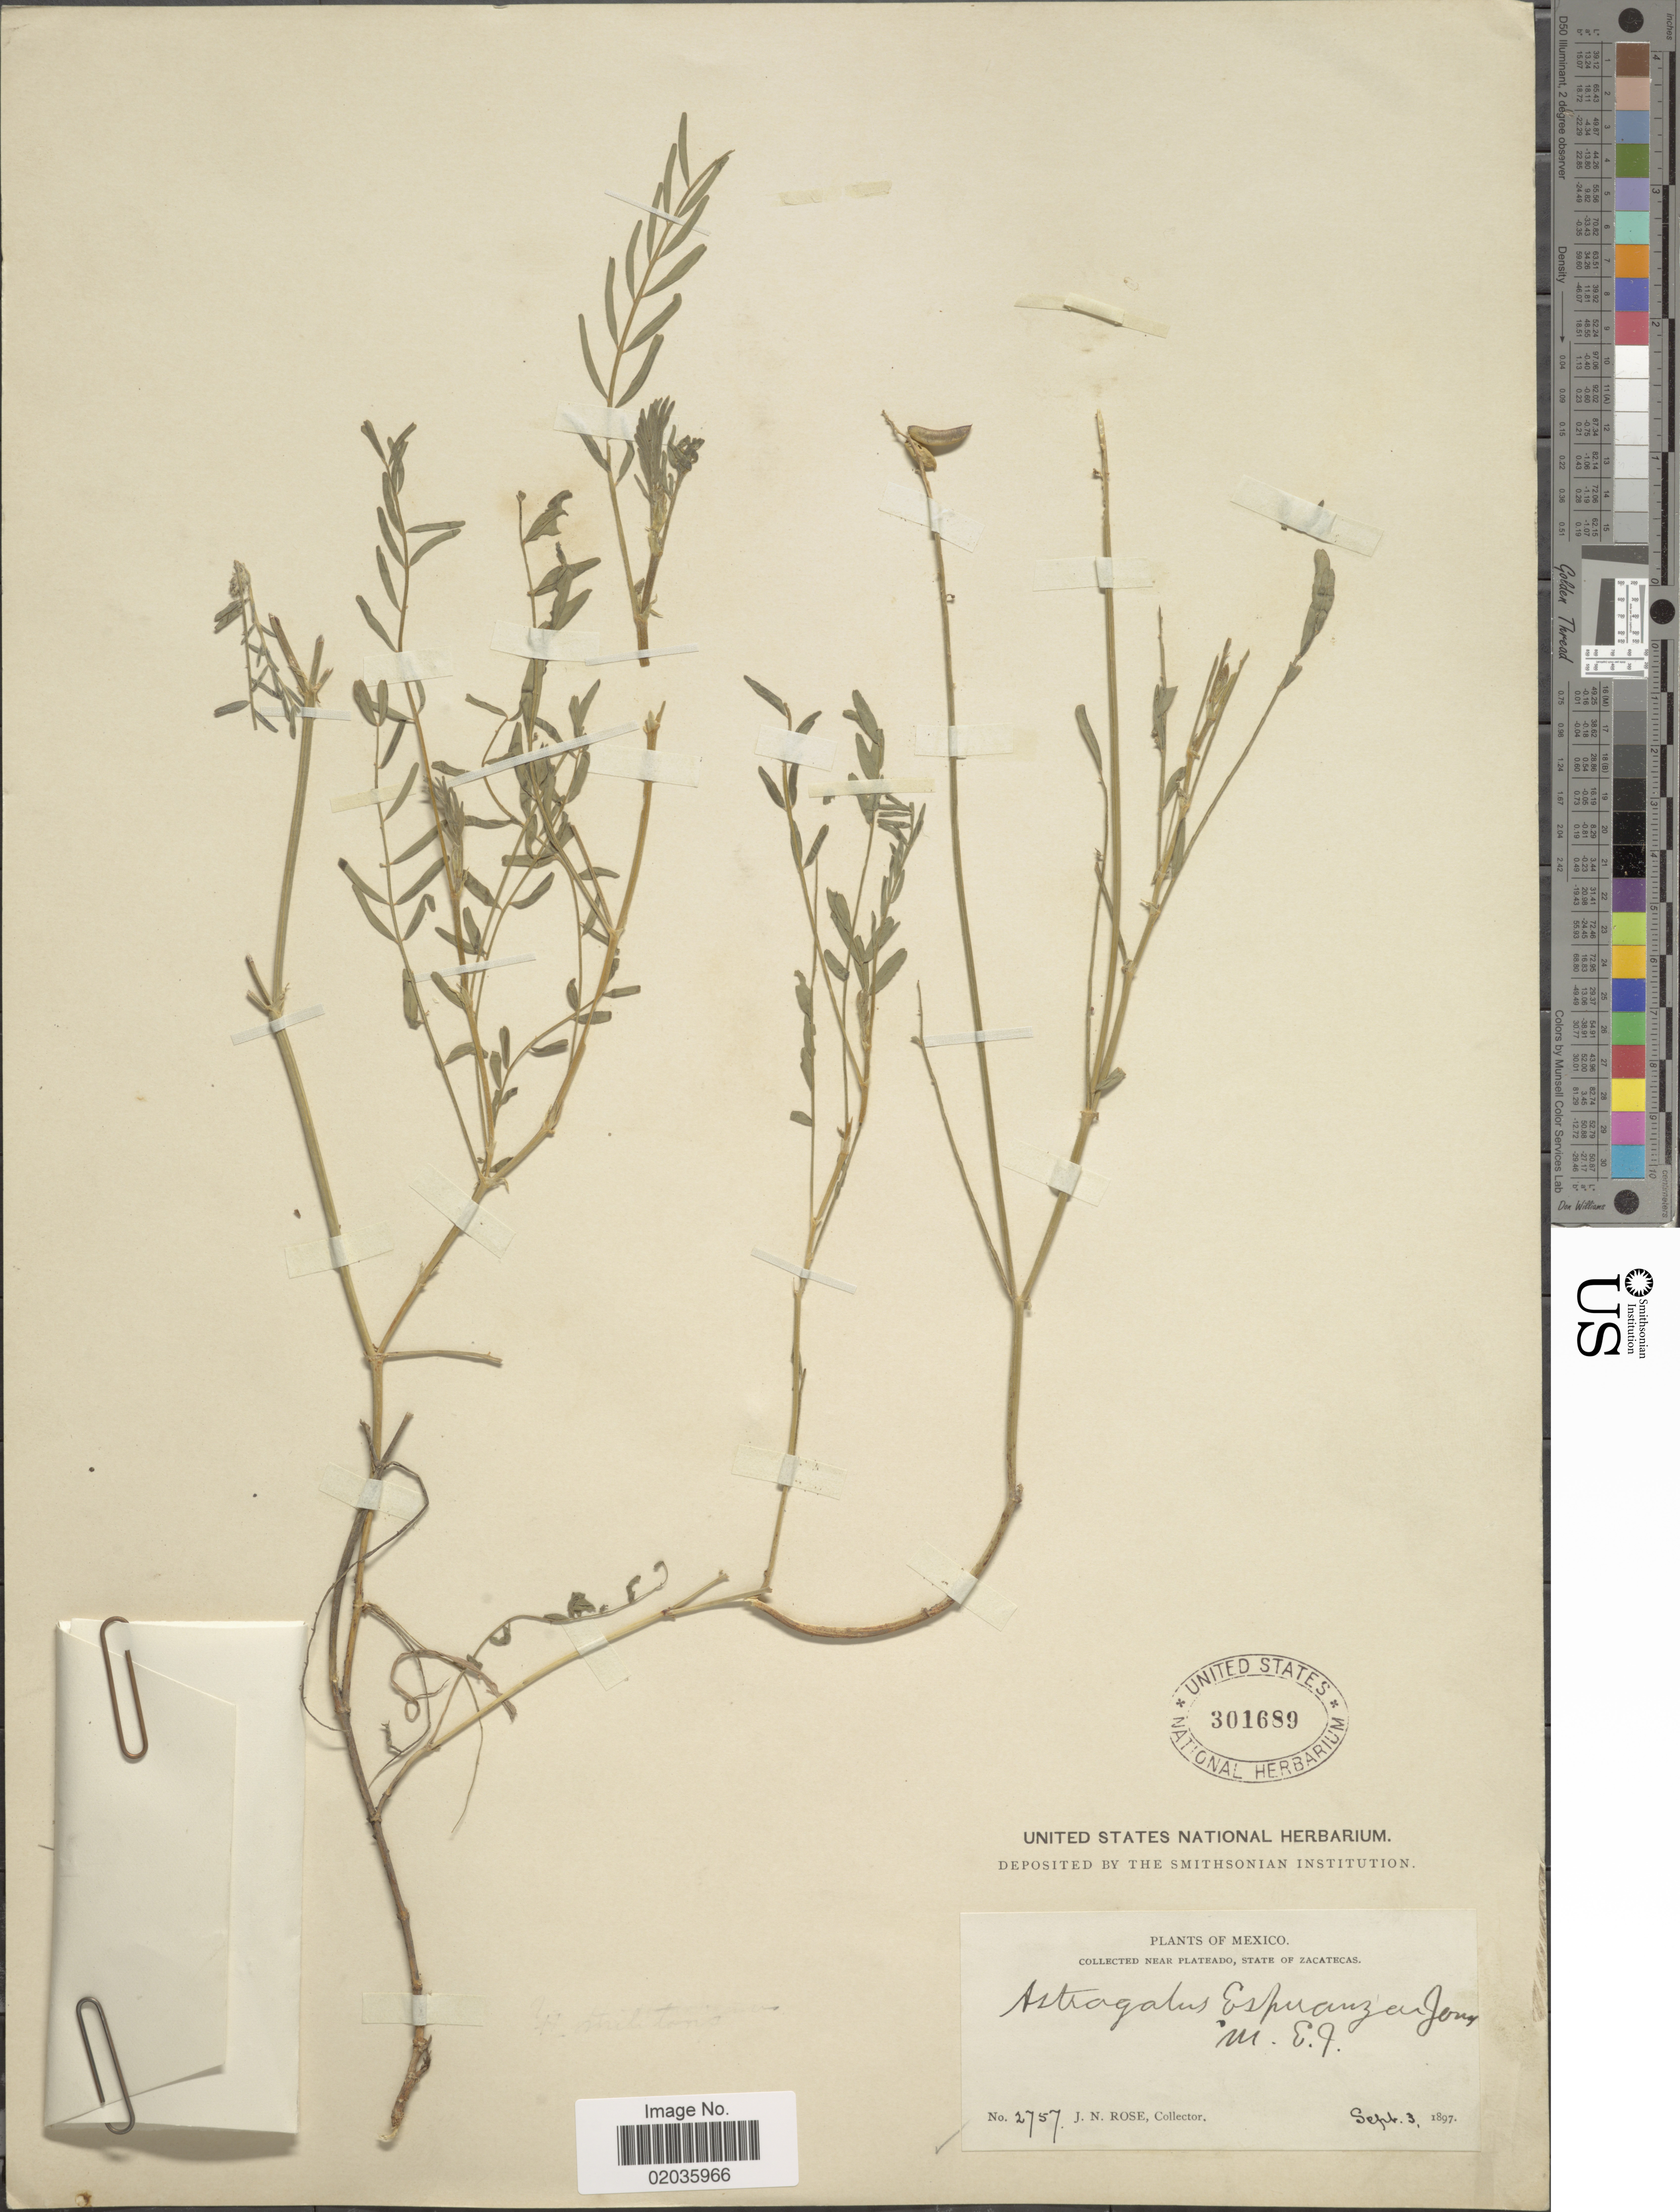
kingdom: Plantae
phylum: Tracheophyta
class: Magnoliopsida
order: Fabales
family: Fabaceae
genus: Astragalus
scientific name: Astragalus esperanzae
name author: M.E. Jones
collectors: J. N. Rose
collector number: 2757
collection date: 1897-09-03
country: Mexico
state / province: Zacatecas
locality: Mexico, Near Plateado, State of Zacatecas.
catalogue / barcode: US 301689